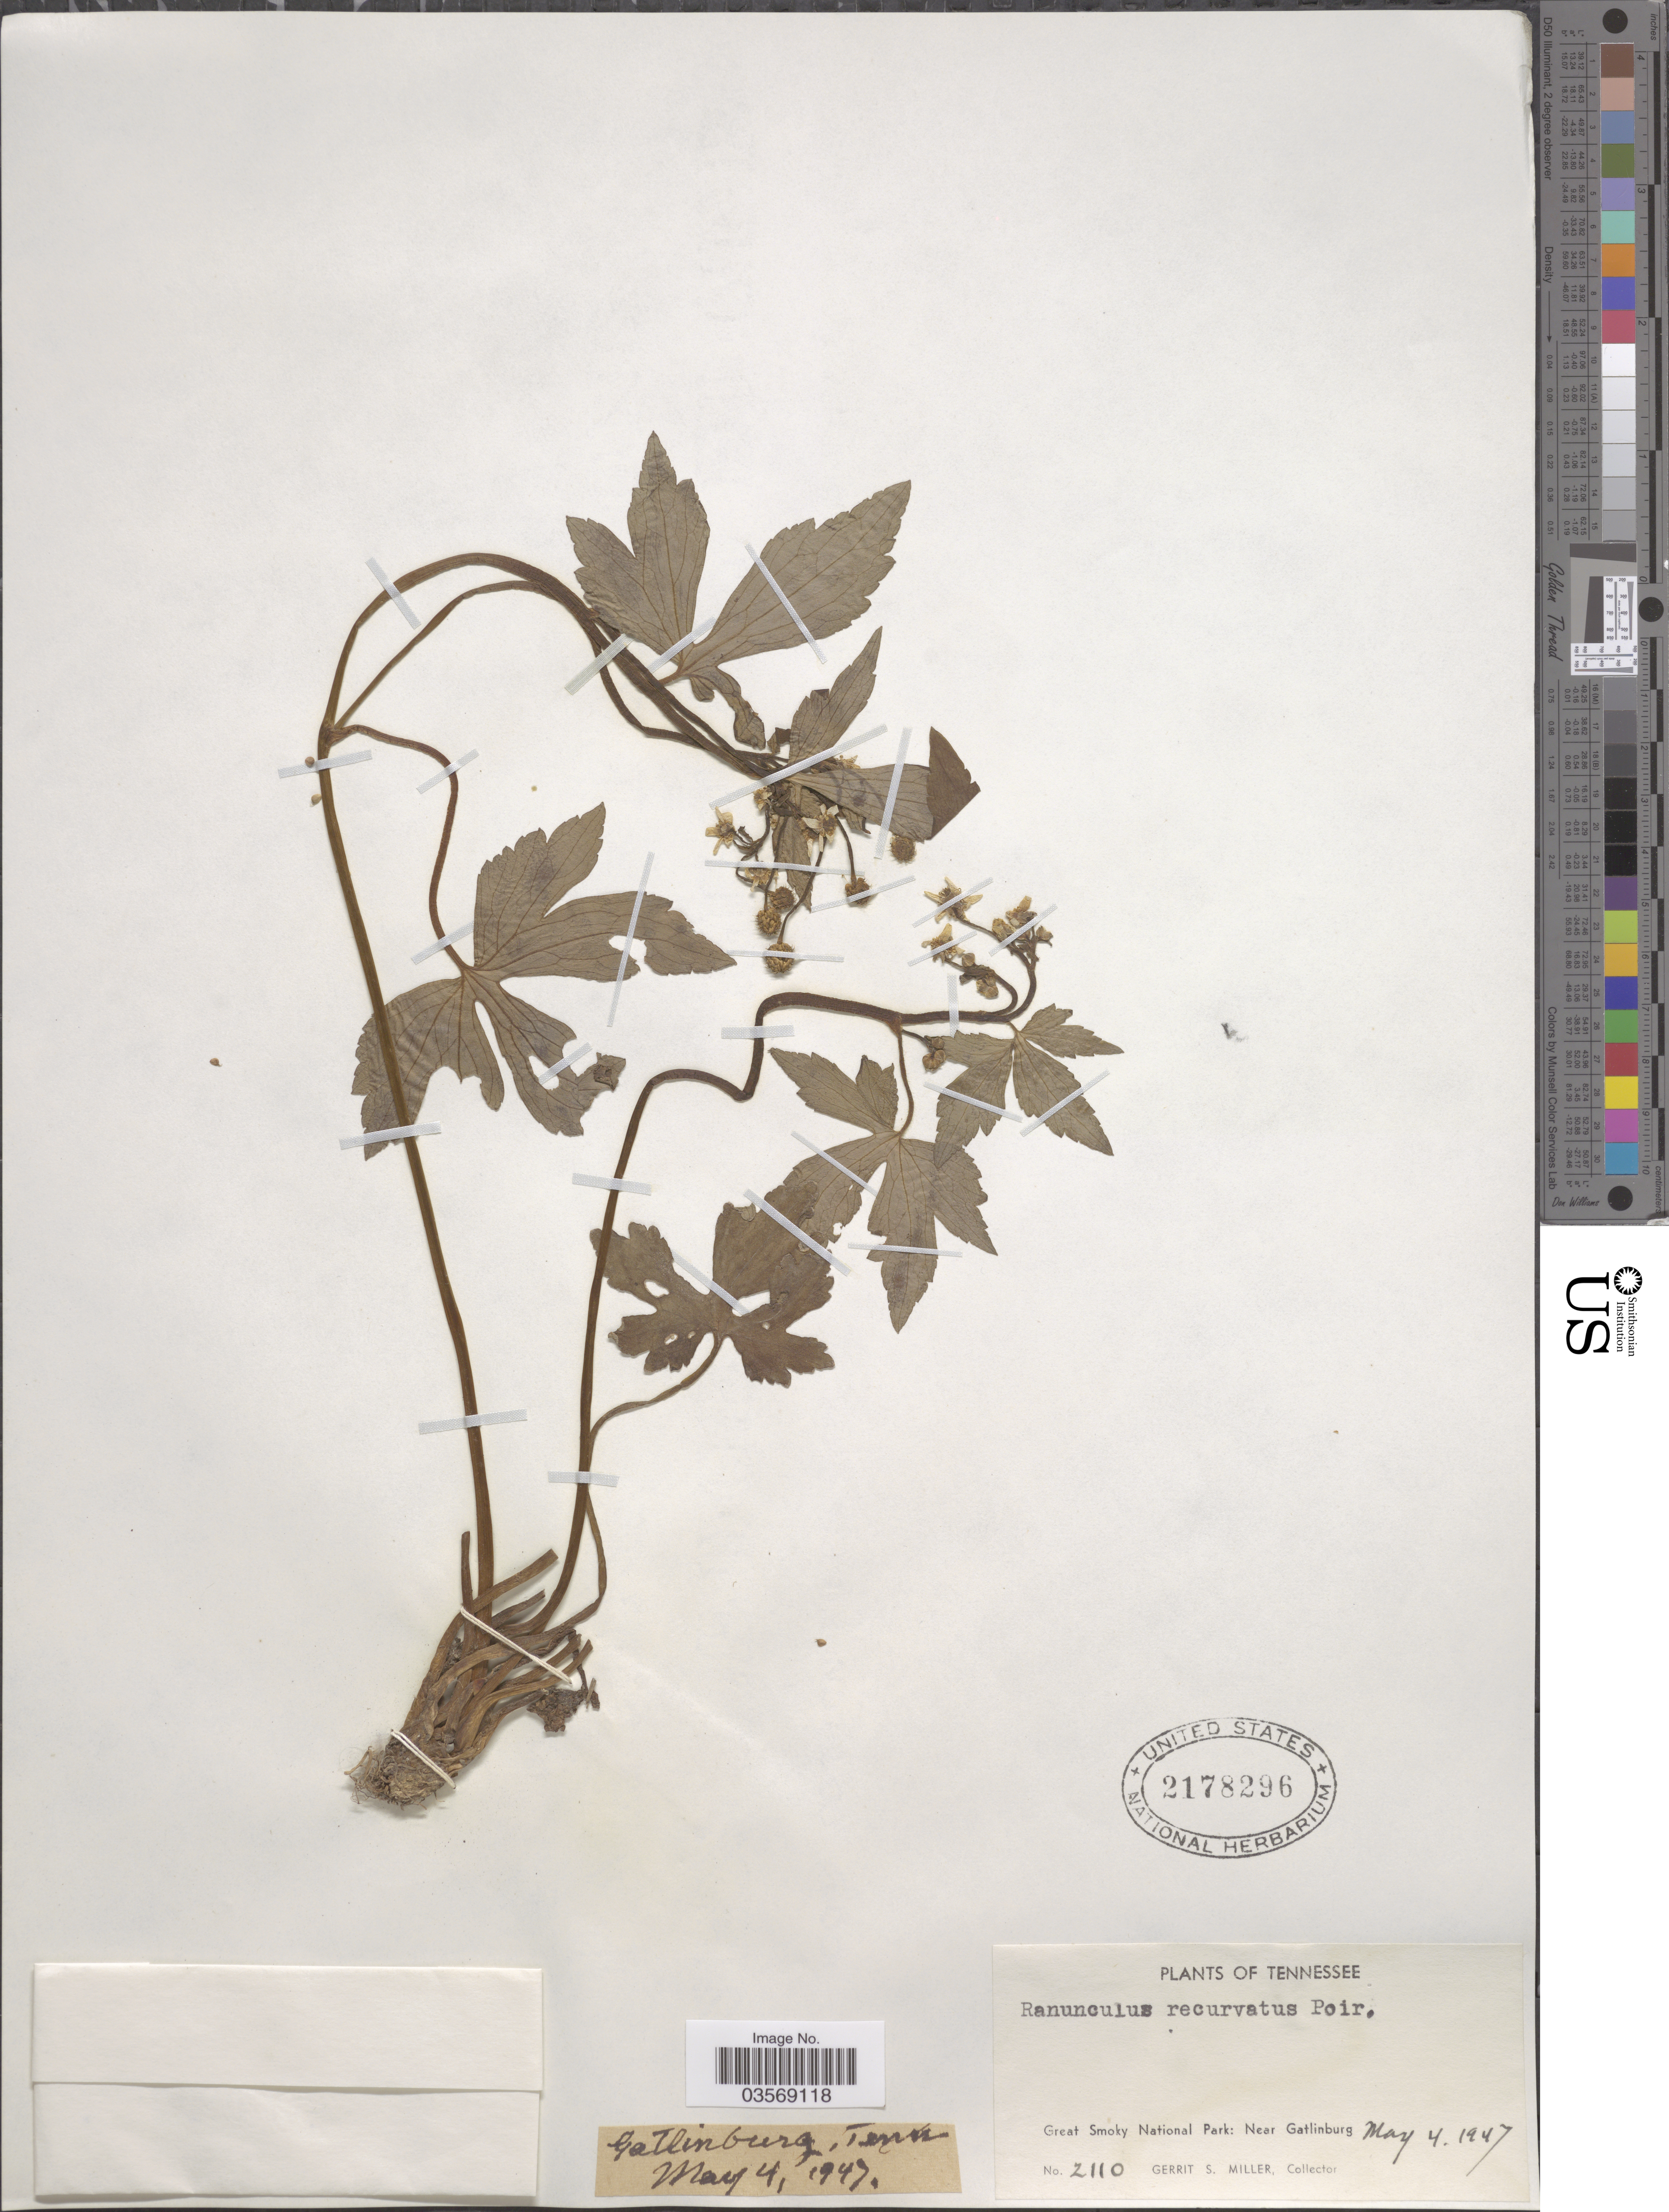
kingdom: Plantae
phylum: Tracheophyta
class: Magnoliopsida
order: Ranunculales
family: Ranunculaceae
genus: Ranunculus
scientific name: Ranunculus recurvatus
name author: Poir.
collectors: G. S. Miller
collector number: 2110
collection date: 1947-05-04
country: United States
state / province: Tennessee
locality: Gatlinburg. Great Smoky National Park: Near Gatlinburg.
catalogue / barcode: US 2178296